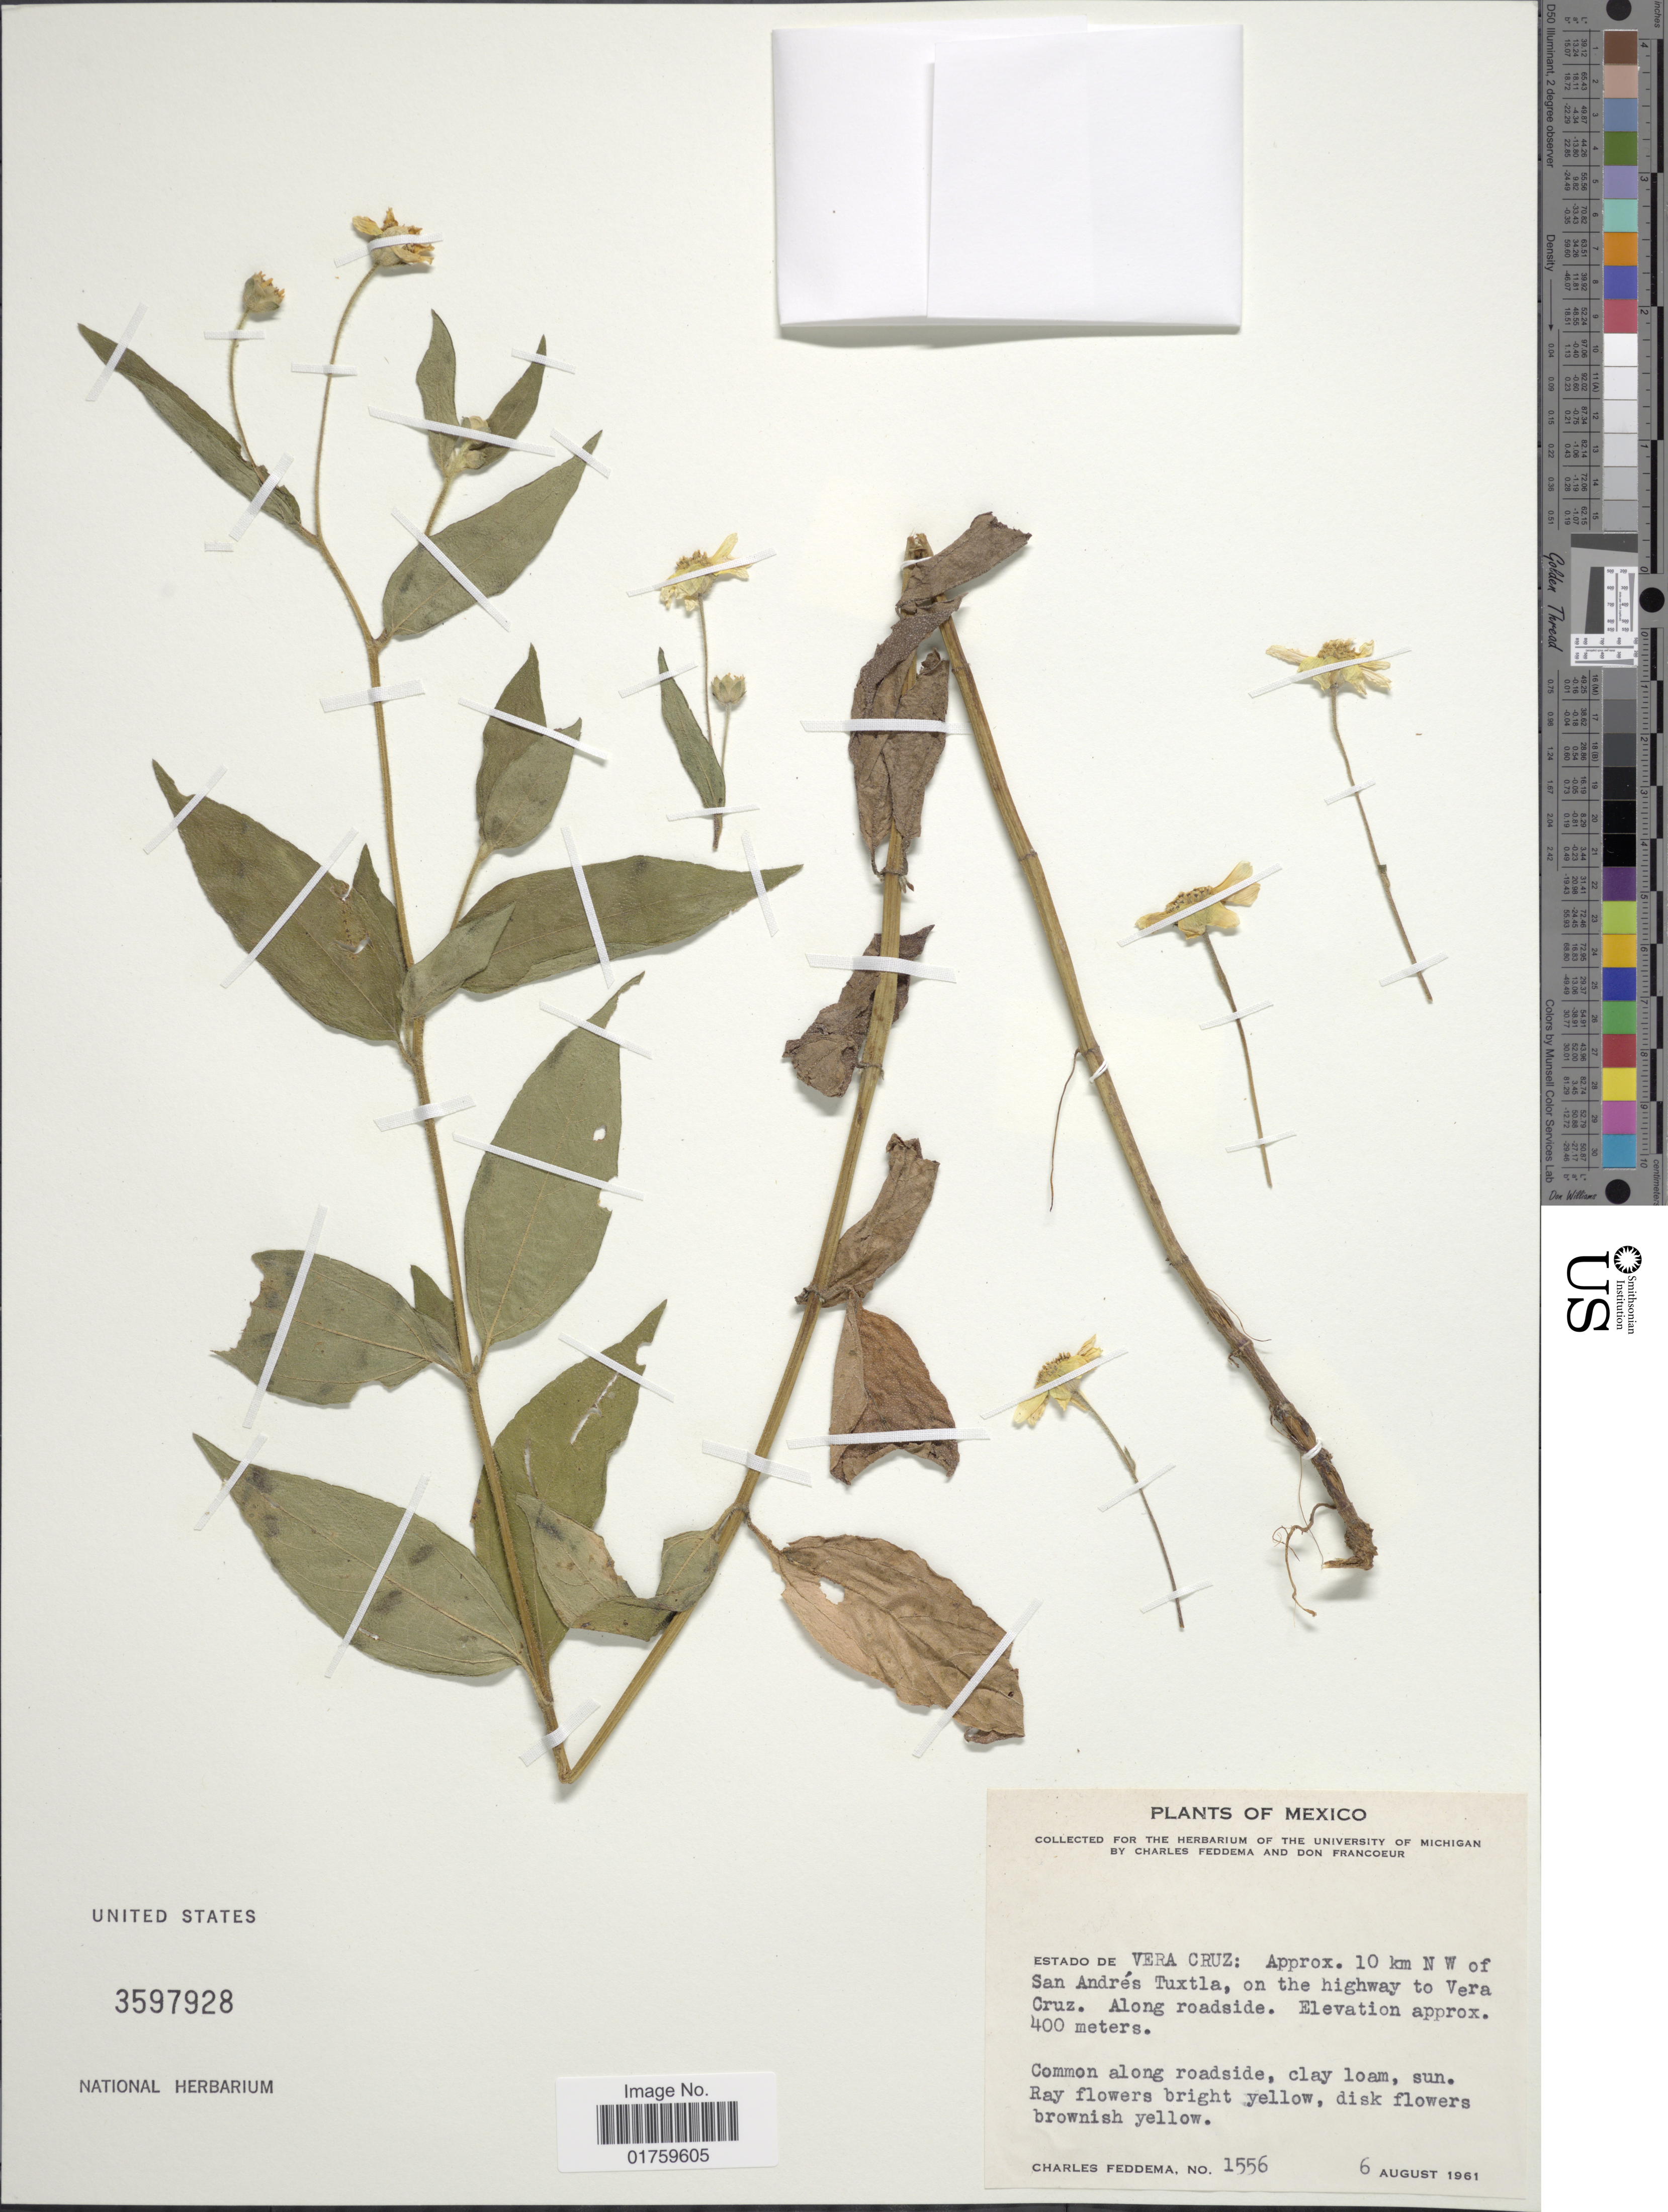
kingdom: Plantae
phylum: Tracheophyta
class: Magnoliopsida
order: Asterales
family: Asteraceae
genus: Aldama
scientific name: Aldama dentata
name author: La Llave ex La Llave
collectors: C. Feddema & D. Francoeur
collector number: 1556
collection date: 1961-08-06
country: Mexico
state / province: Veracruz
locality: Estado de Vera Cruz: Approx. 10 km N W of San Andres Tuxtla, on the highway to Vera Cruz, along roadside.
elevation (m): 400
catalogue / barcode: US 3597928